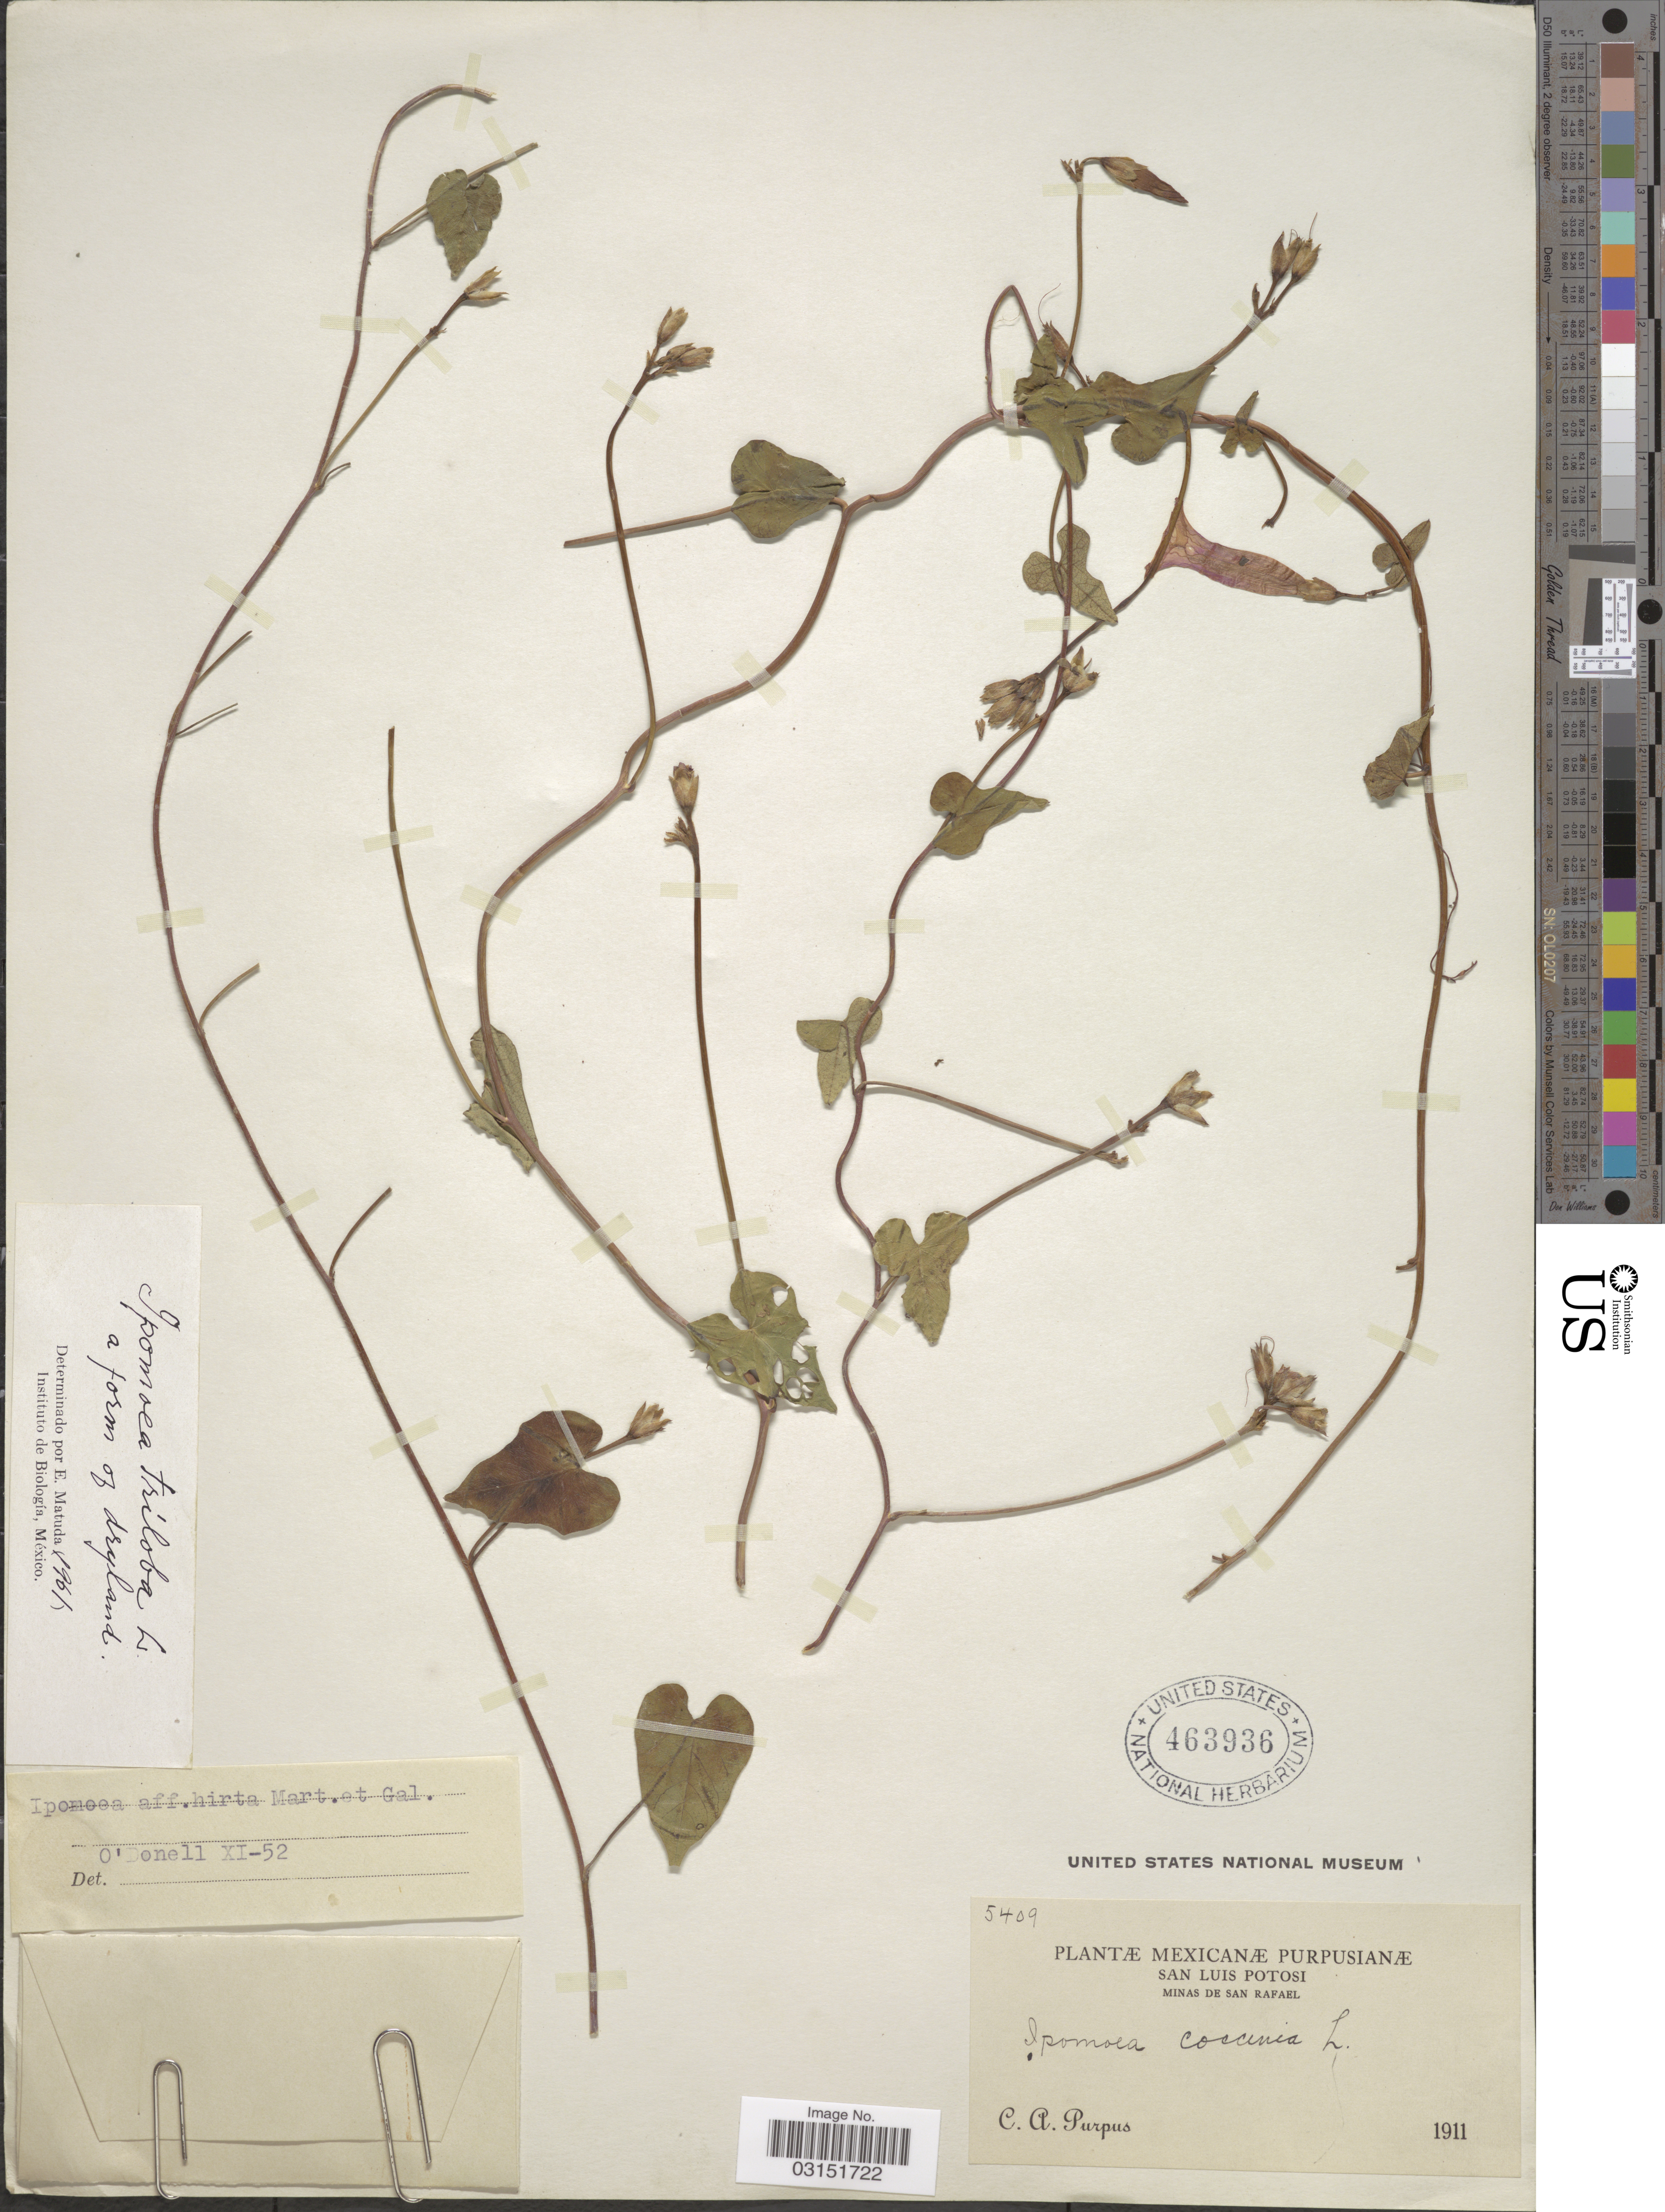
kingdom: Plantae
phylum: Tracheophyta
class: Magnoliopsida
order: Solanales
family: Convolvulaceae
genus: Ipomoea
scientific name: Ipomoea triloba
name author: L.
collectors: C. A. Purpus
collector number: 5409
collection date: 1911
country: Mexico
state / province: San Luis Potosí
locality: Minas de San Rafael.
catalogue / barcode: US 463936